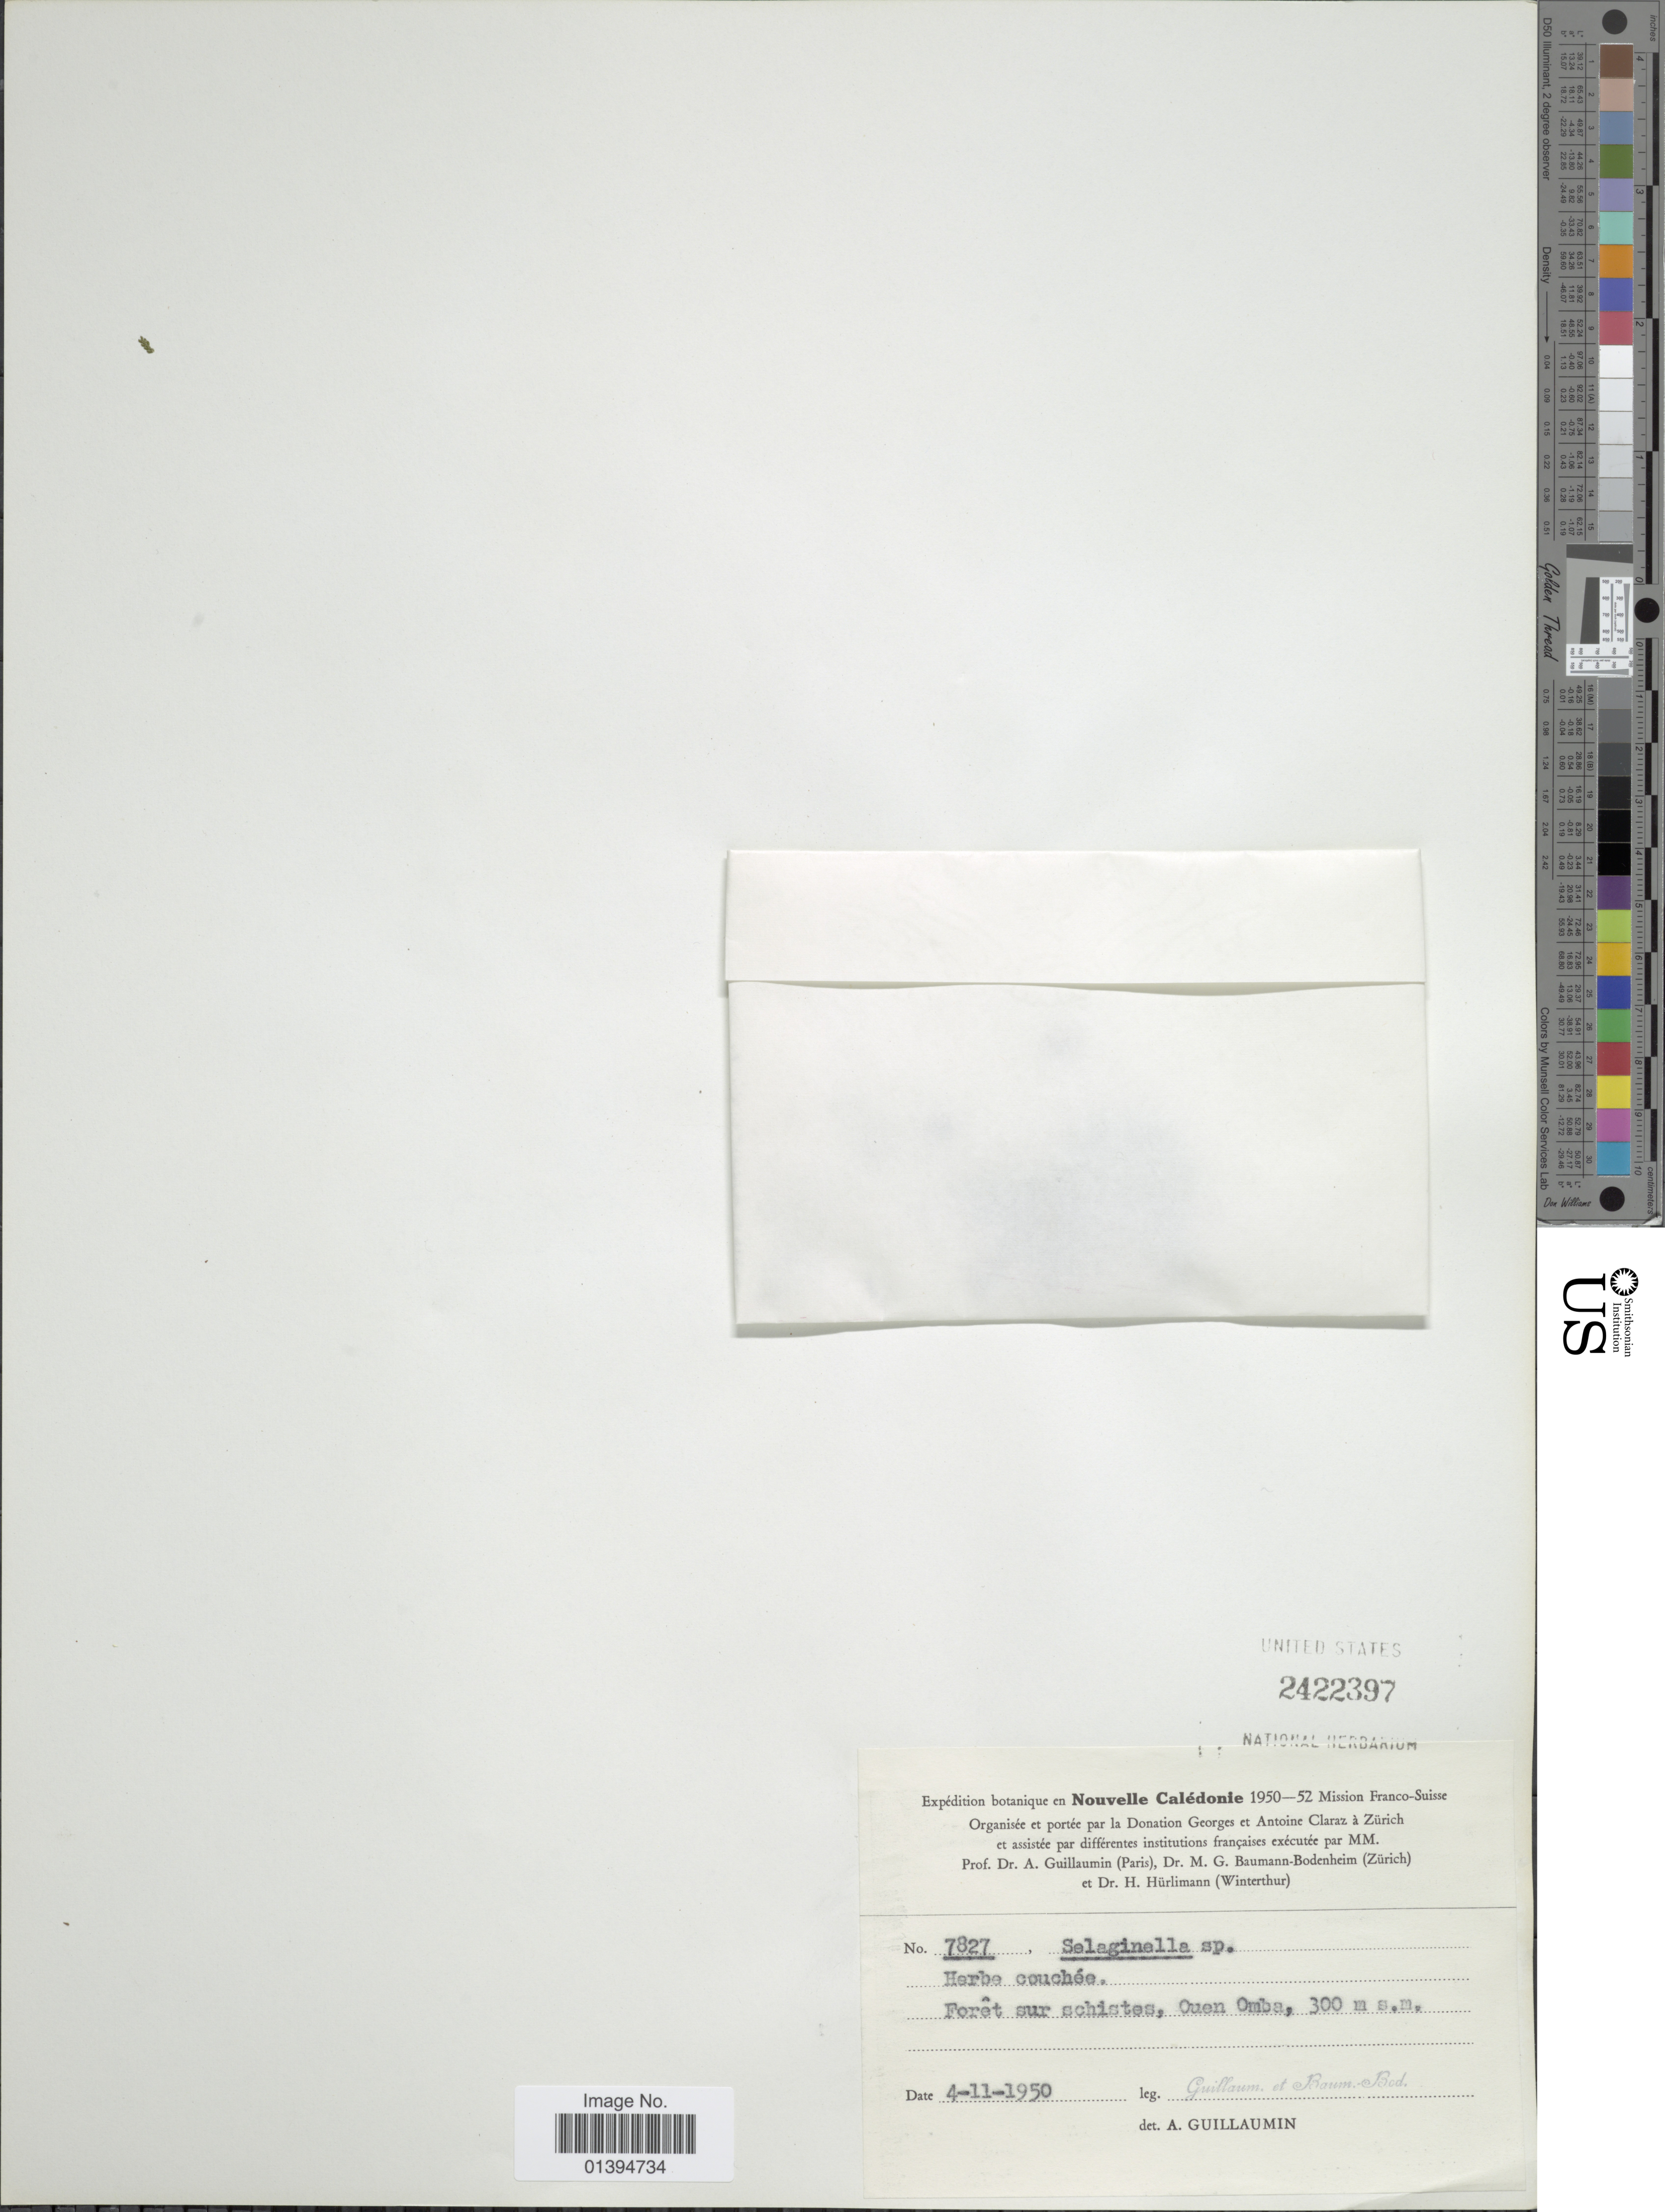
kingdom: Plantae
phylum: Tracheophyta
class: Lycopodiopsida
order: Selaginellales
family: Selaginellaceae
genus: Selaginella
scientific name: Selaginella sp.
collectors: A. Guillaumin & M. G. Baumann-Bodenheim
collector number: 7827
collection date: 1950-11-04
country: New Caledonia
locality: Ouen Omba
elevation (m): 300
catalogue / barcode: US 2422397